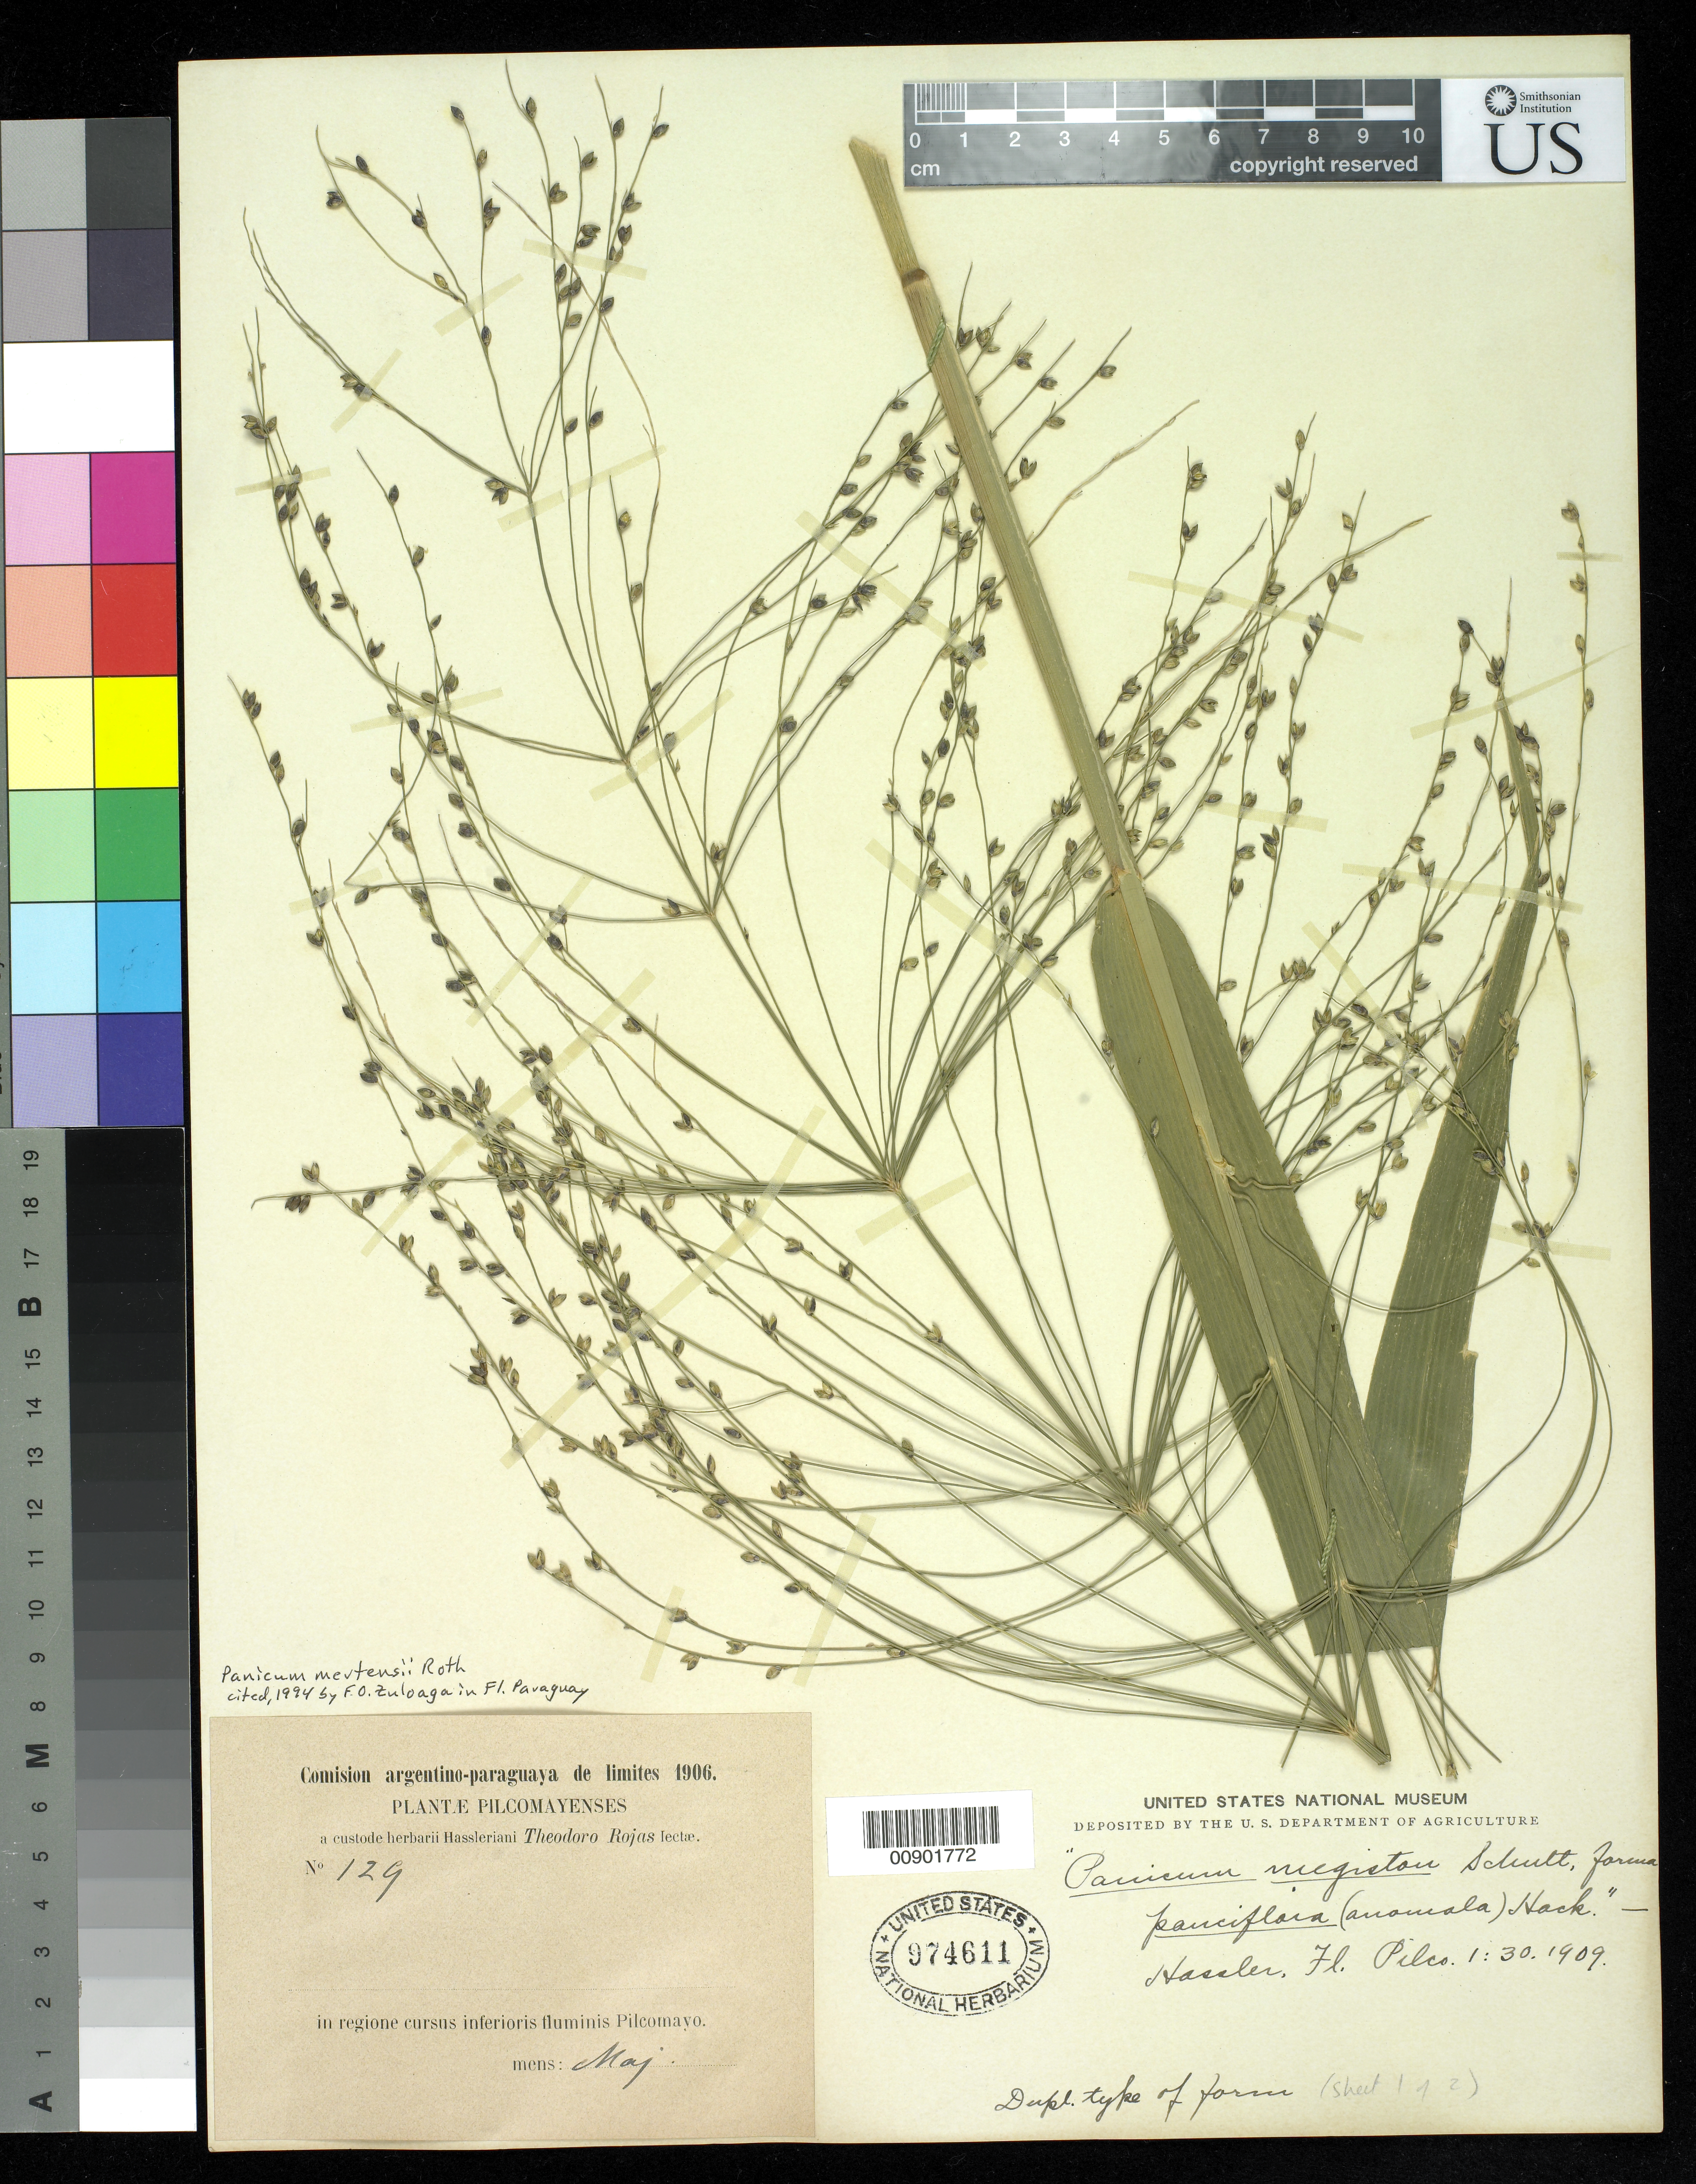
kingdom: Plantae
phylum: Tracheophyta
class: Liliopsida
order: Poales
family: Poaceae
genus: Panicum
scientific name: Panicum megiston f. pauciflora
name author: Hack. in Hassl.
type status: Isotype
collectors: T. Rojas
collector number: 129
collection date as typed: May 1906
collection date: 1906-05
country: Paraguay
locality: In regione cursus inferioris fluminis Pilcomayo.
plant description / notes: Cited 1994 by F.O. Zuloaga in Fl. Paraguay.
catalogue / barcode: US 974611